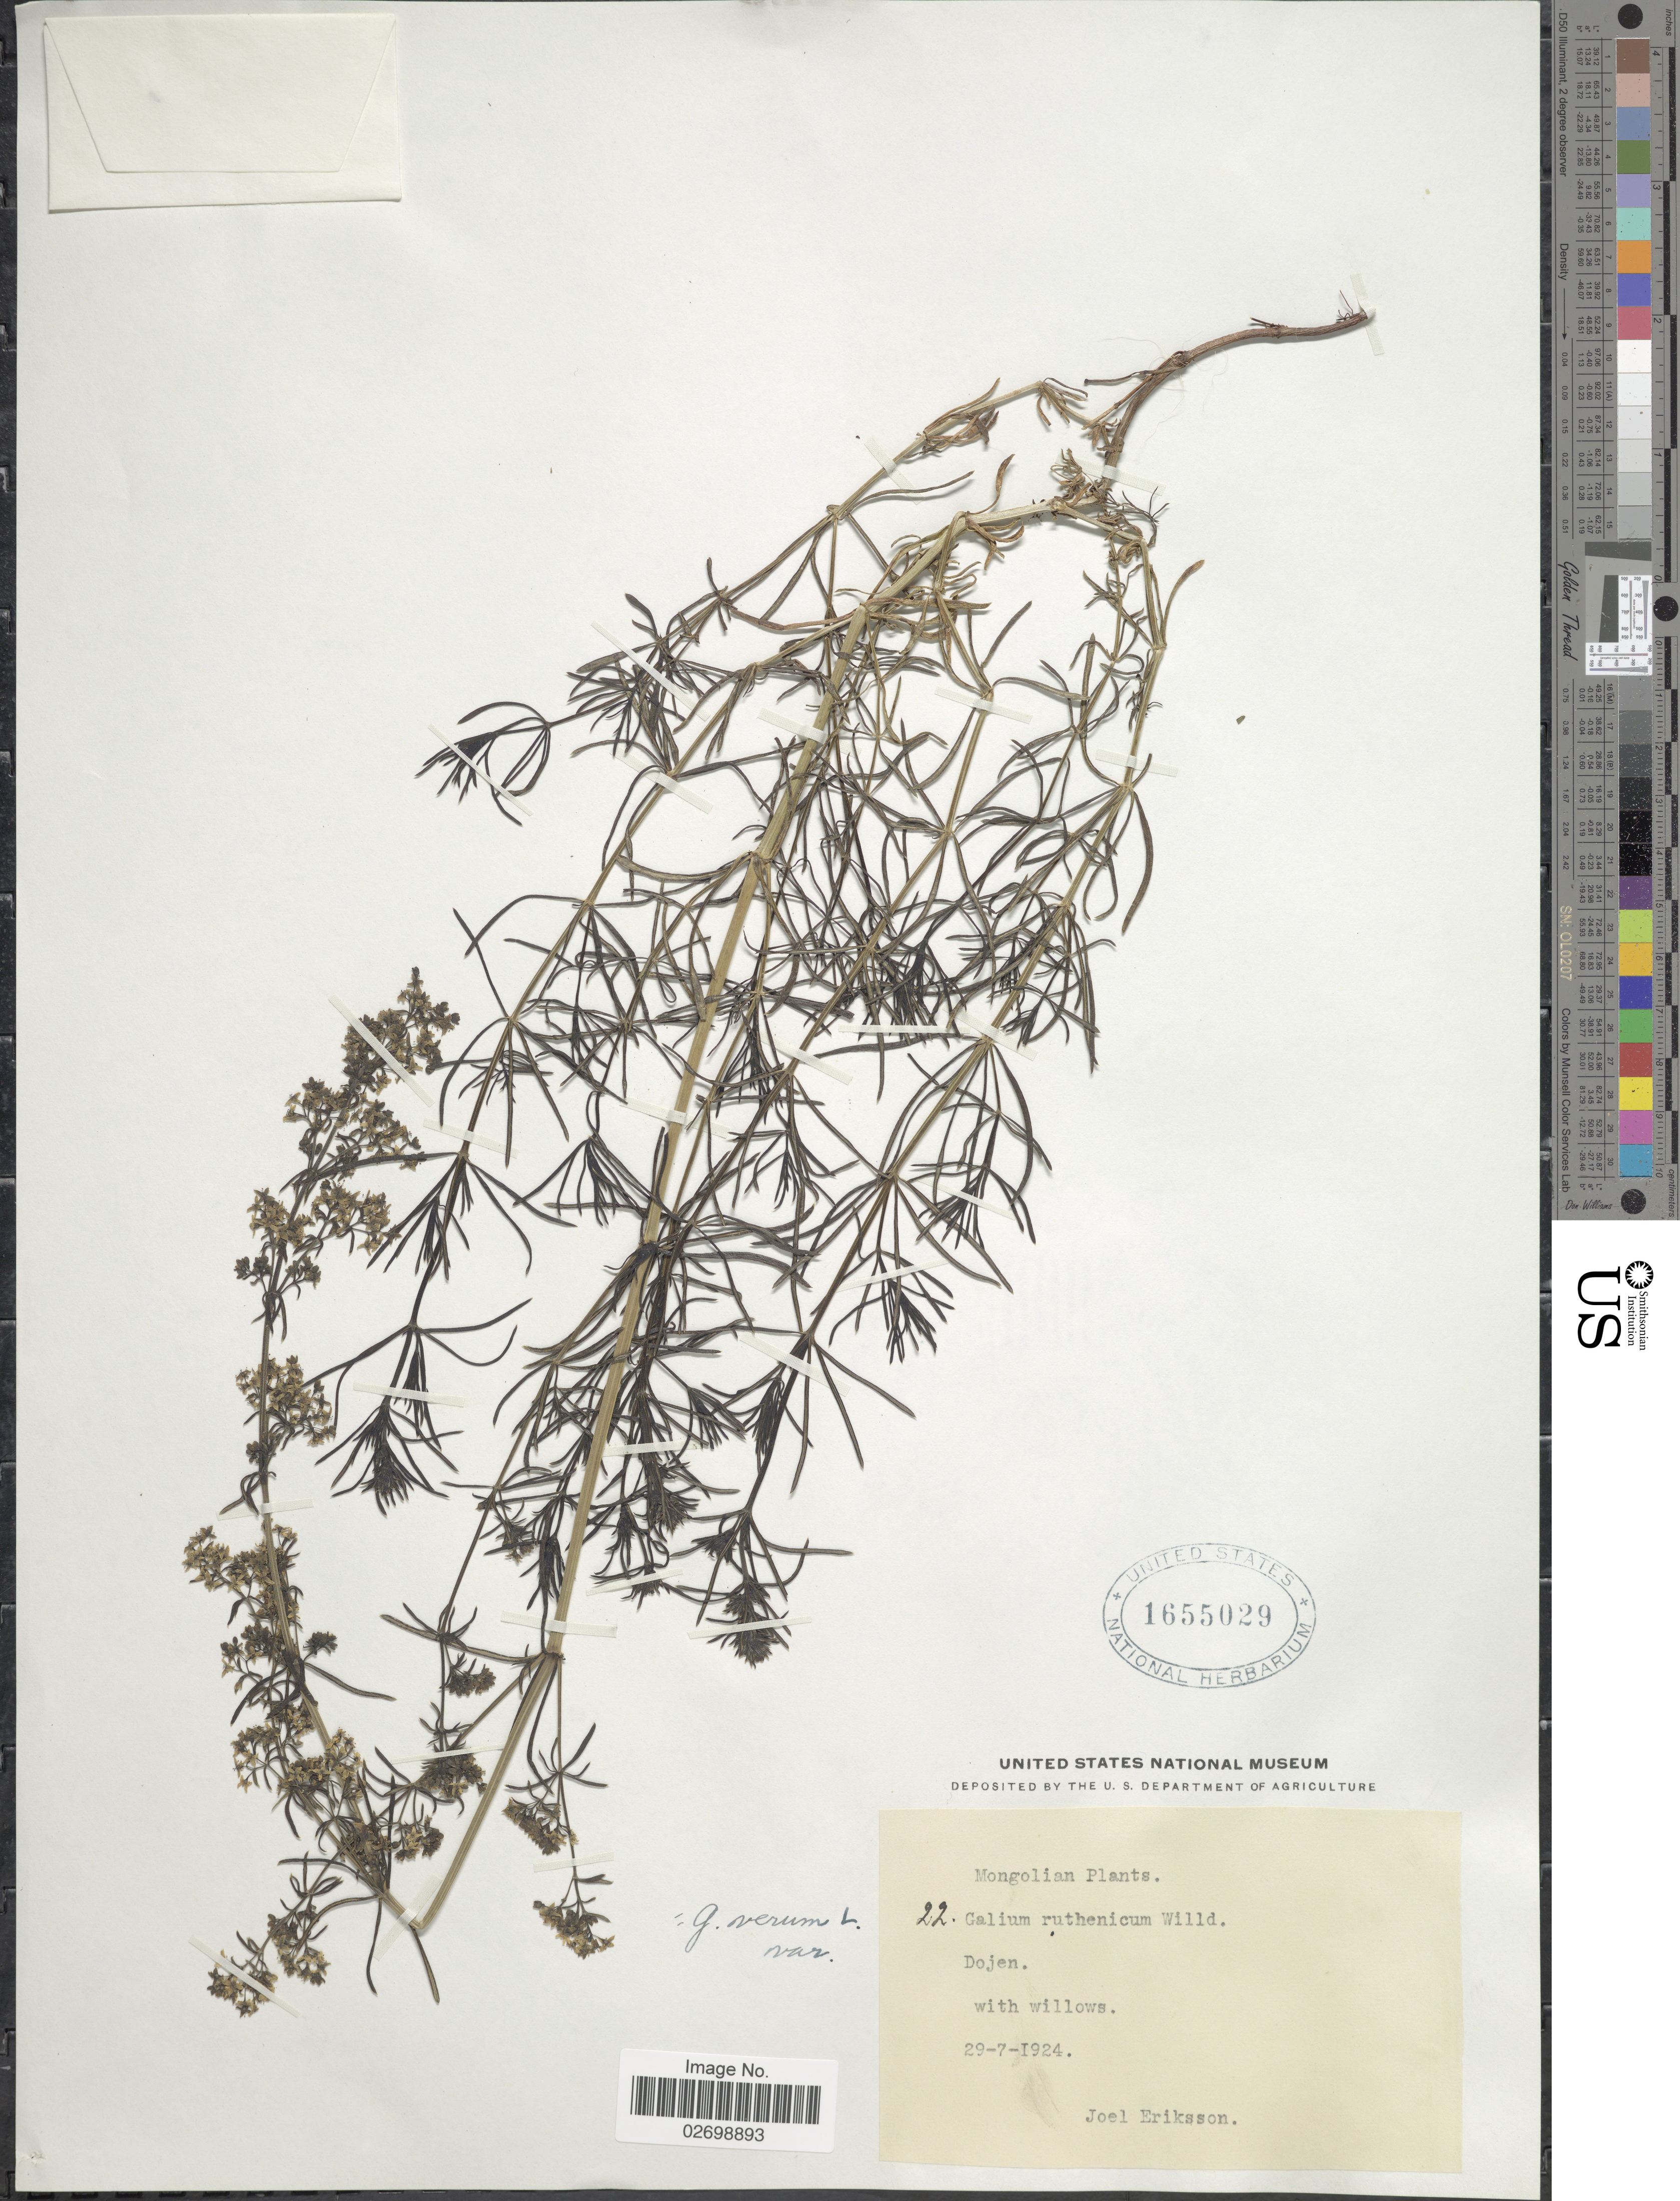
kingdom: Plantae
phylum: Tracheophyta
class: Magnoliopsida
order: Gentianales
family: Rubiaceae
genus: Galium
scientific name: Galium verum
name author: L.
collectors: J. Eriksson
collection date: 1924-07-29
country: Mongolia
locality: Dojen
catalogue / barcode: US 1655029